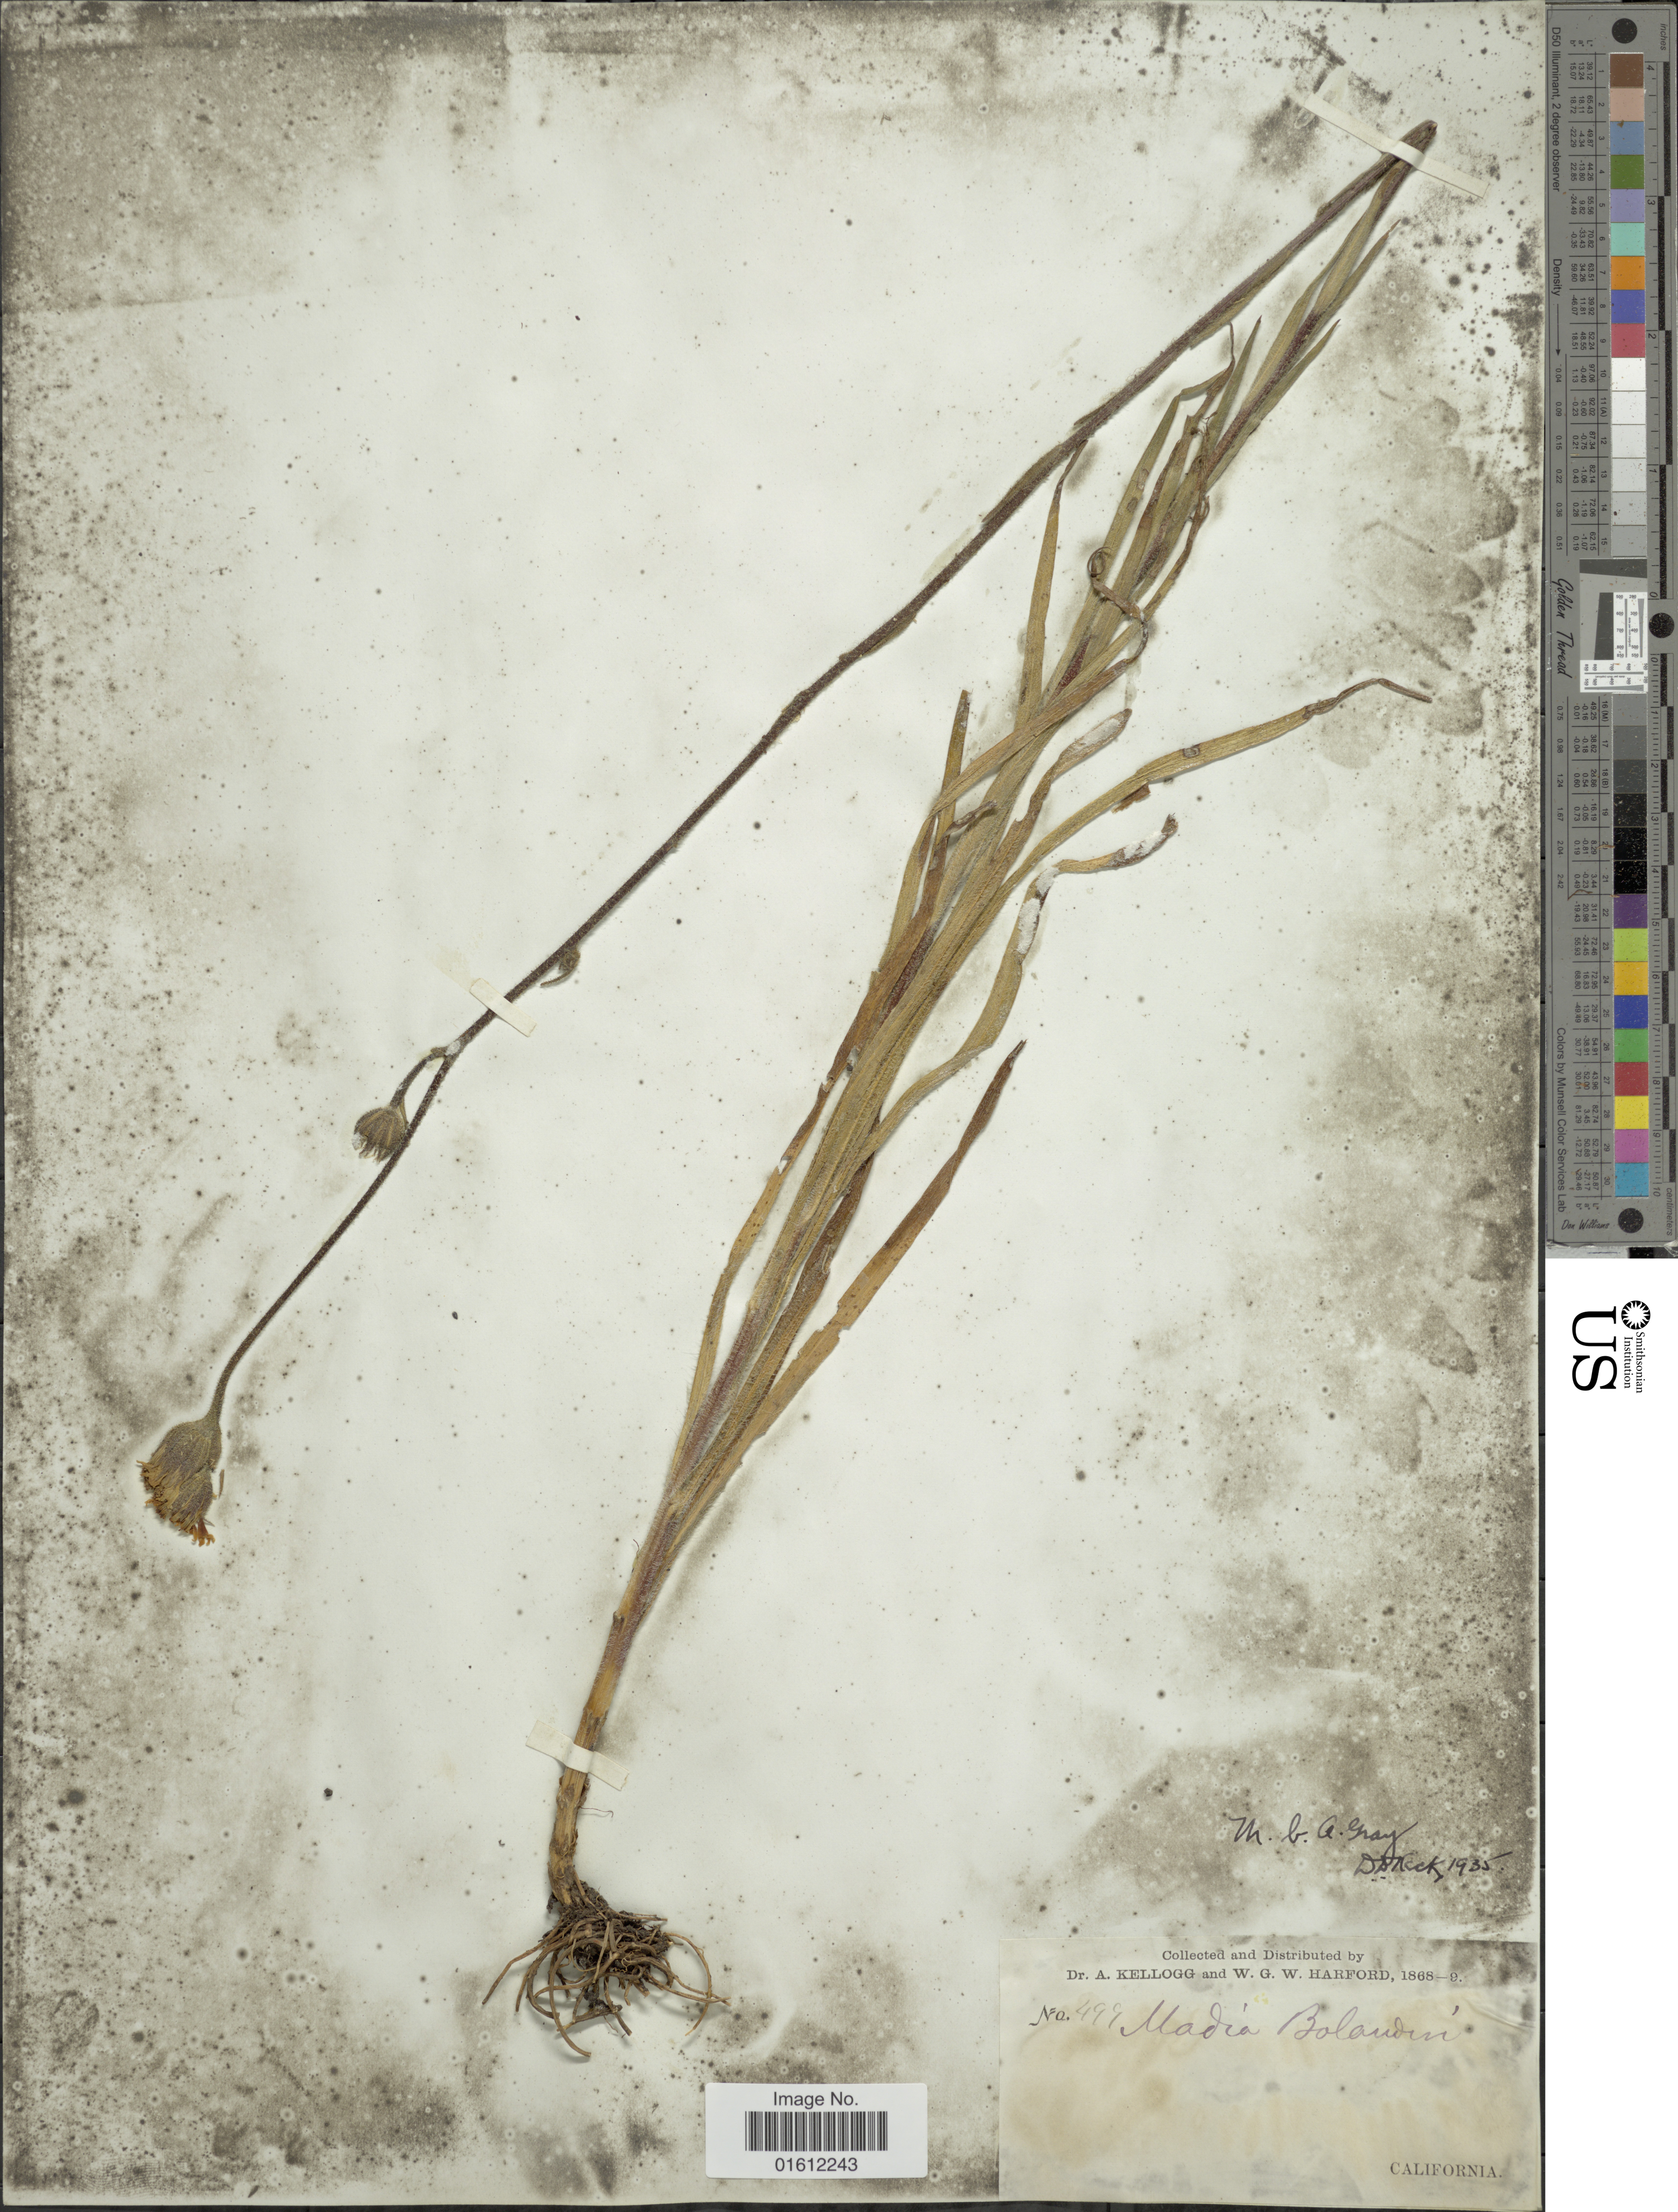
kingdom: Plantae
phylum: Tracheophyta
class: Magnoliopsida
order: Asterales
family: Asteraceae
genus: Madia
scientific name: Madia bolanderi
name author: A. Gray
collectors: A. Kellogg & W. G. W. Harford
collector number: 497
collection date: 1868/1869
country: United States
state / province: California